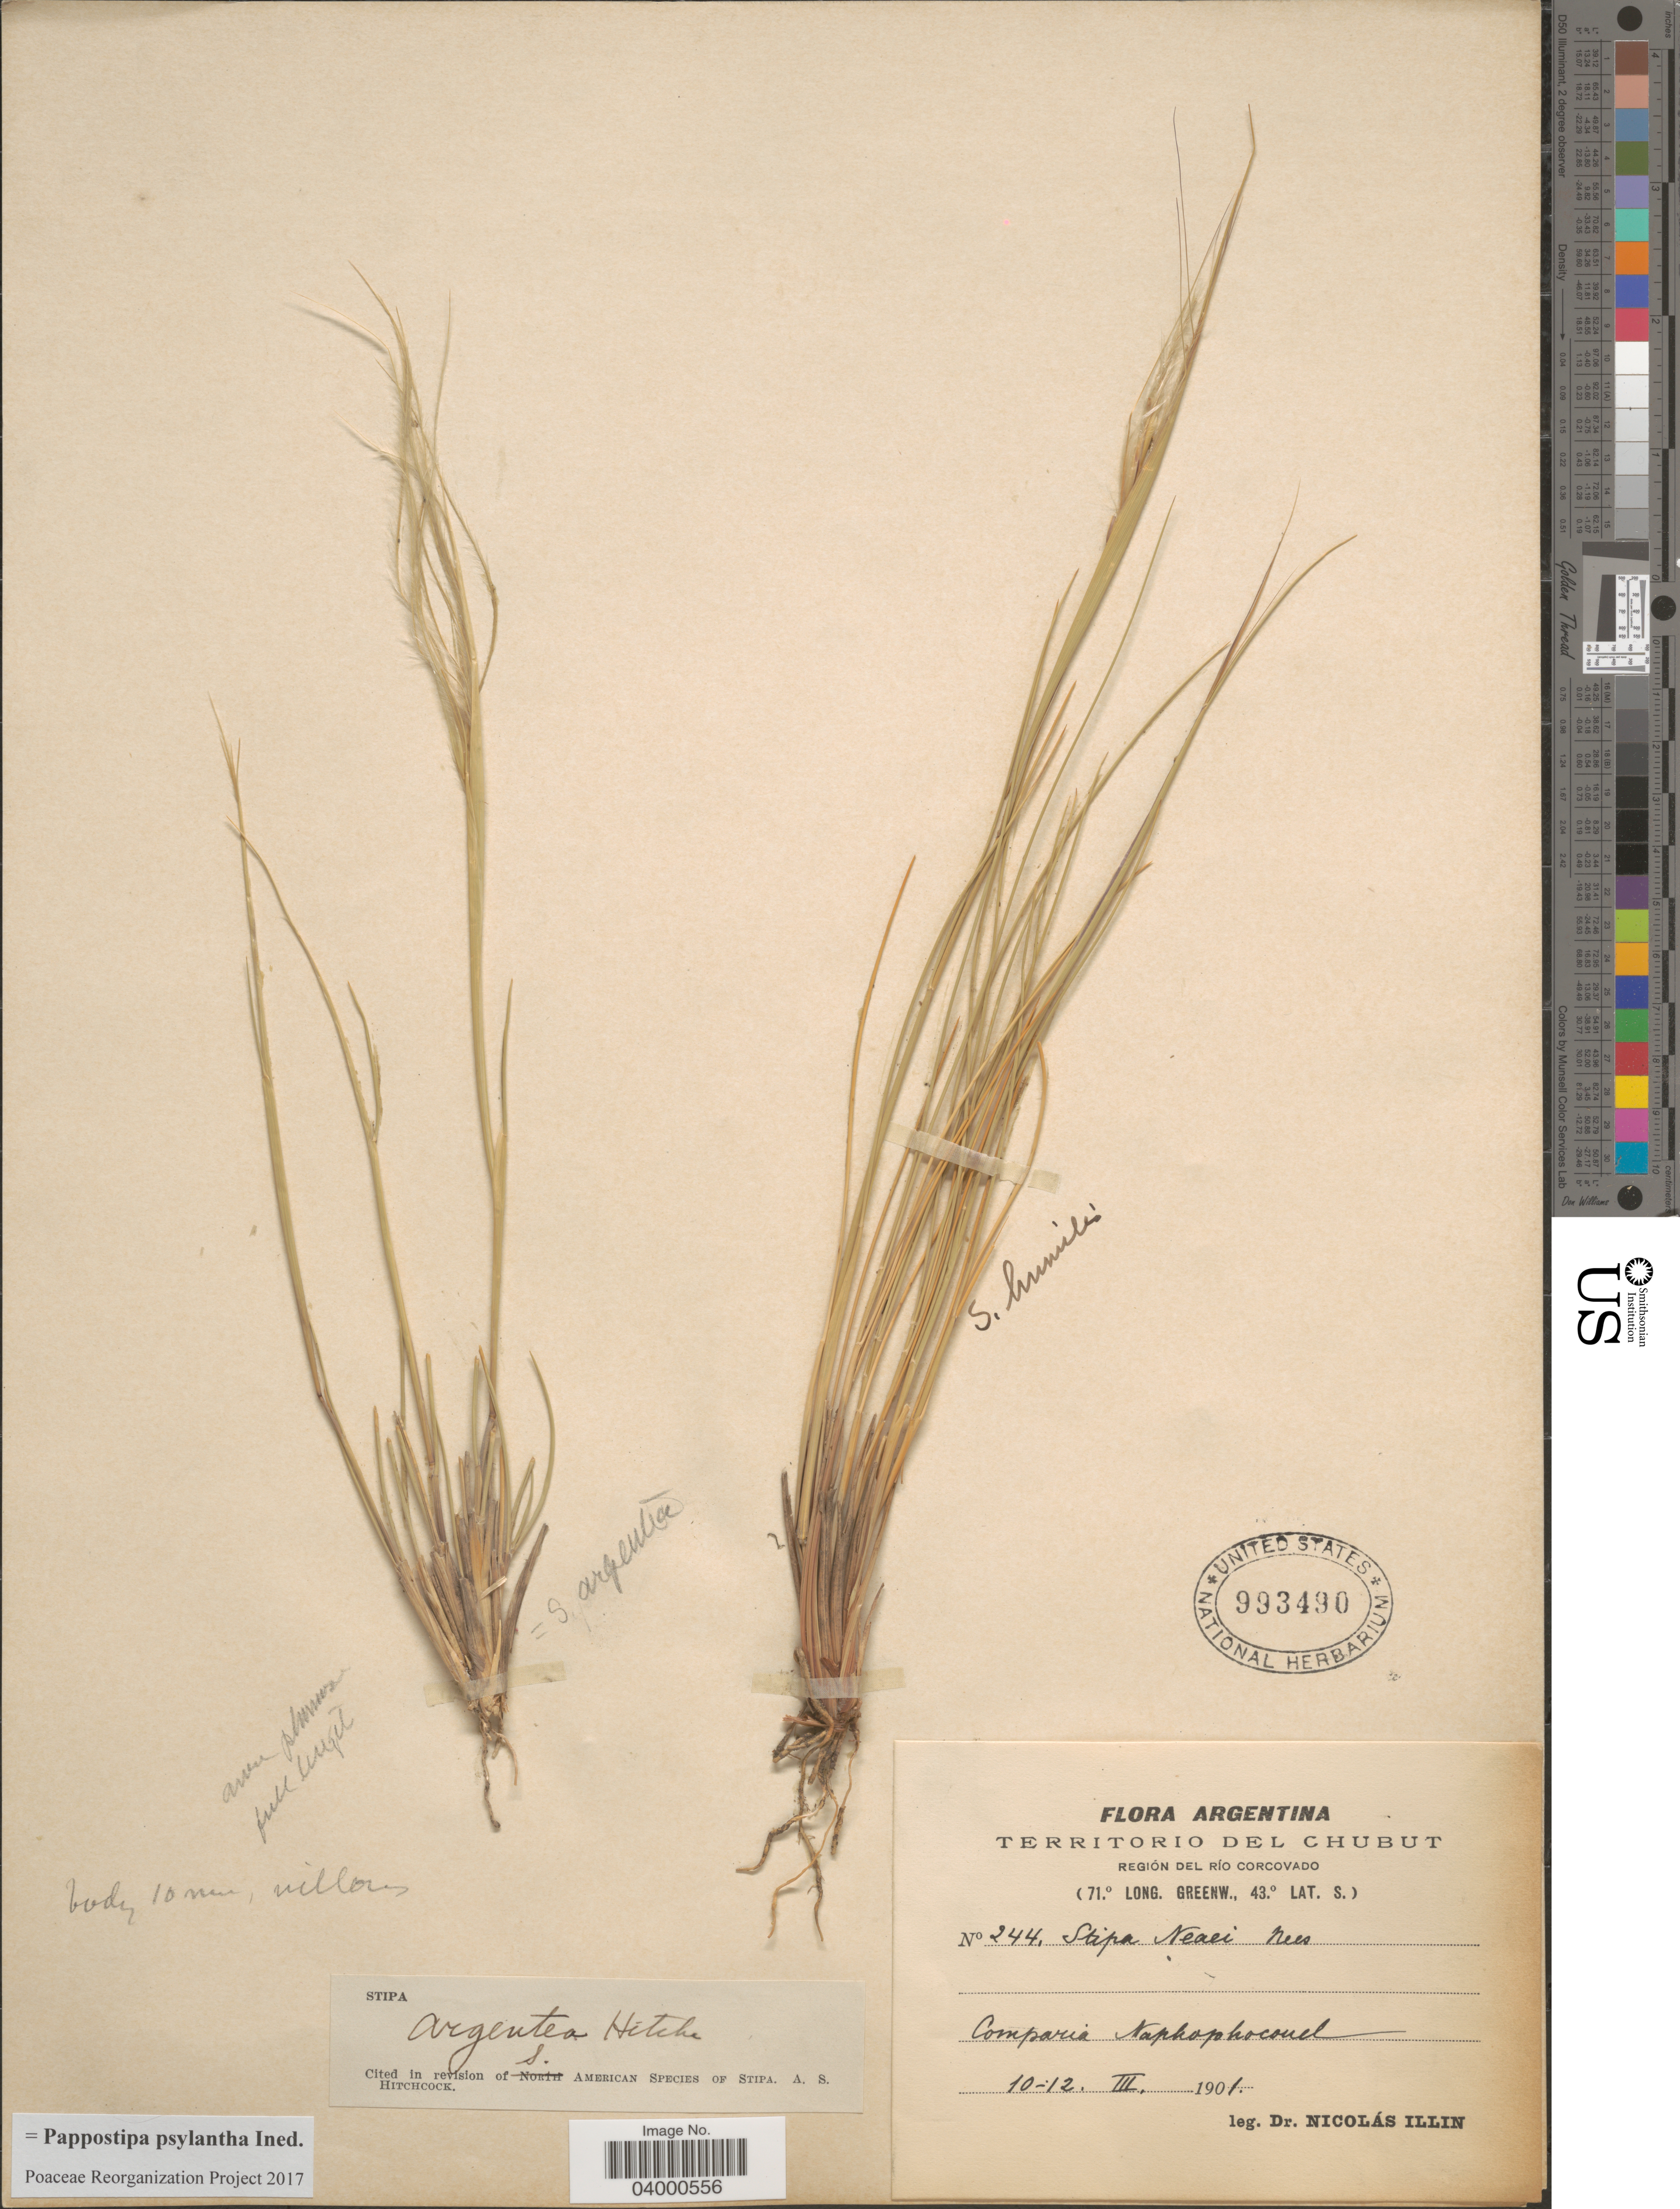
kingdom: Plantae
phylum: Tracheophyta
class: Liliopsida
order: Poales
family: Poaceae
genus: Pappostipa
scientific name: Pappostipa psylantha ined.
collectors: N. Illin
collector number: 244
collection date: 1901-03-10/1901-03-12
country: Argentina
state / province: Chubut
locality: Región del Río Corcovado. Comparia Napkophocond [interpreted].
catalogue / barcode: US 993490